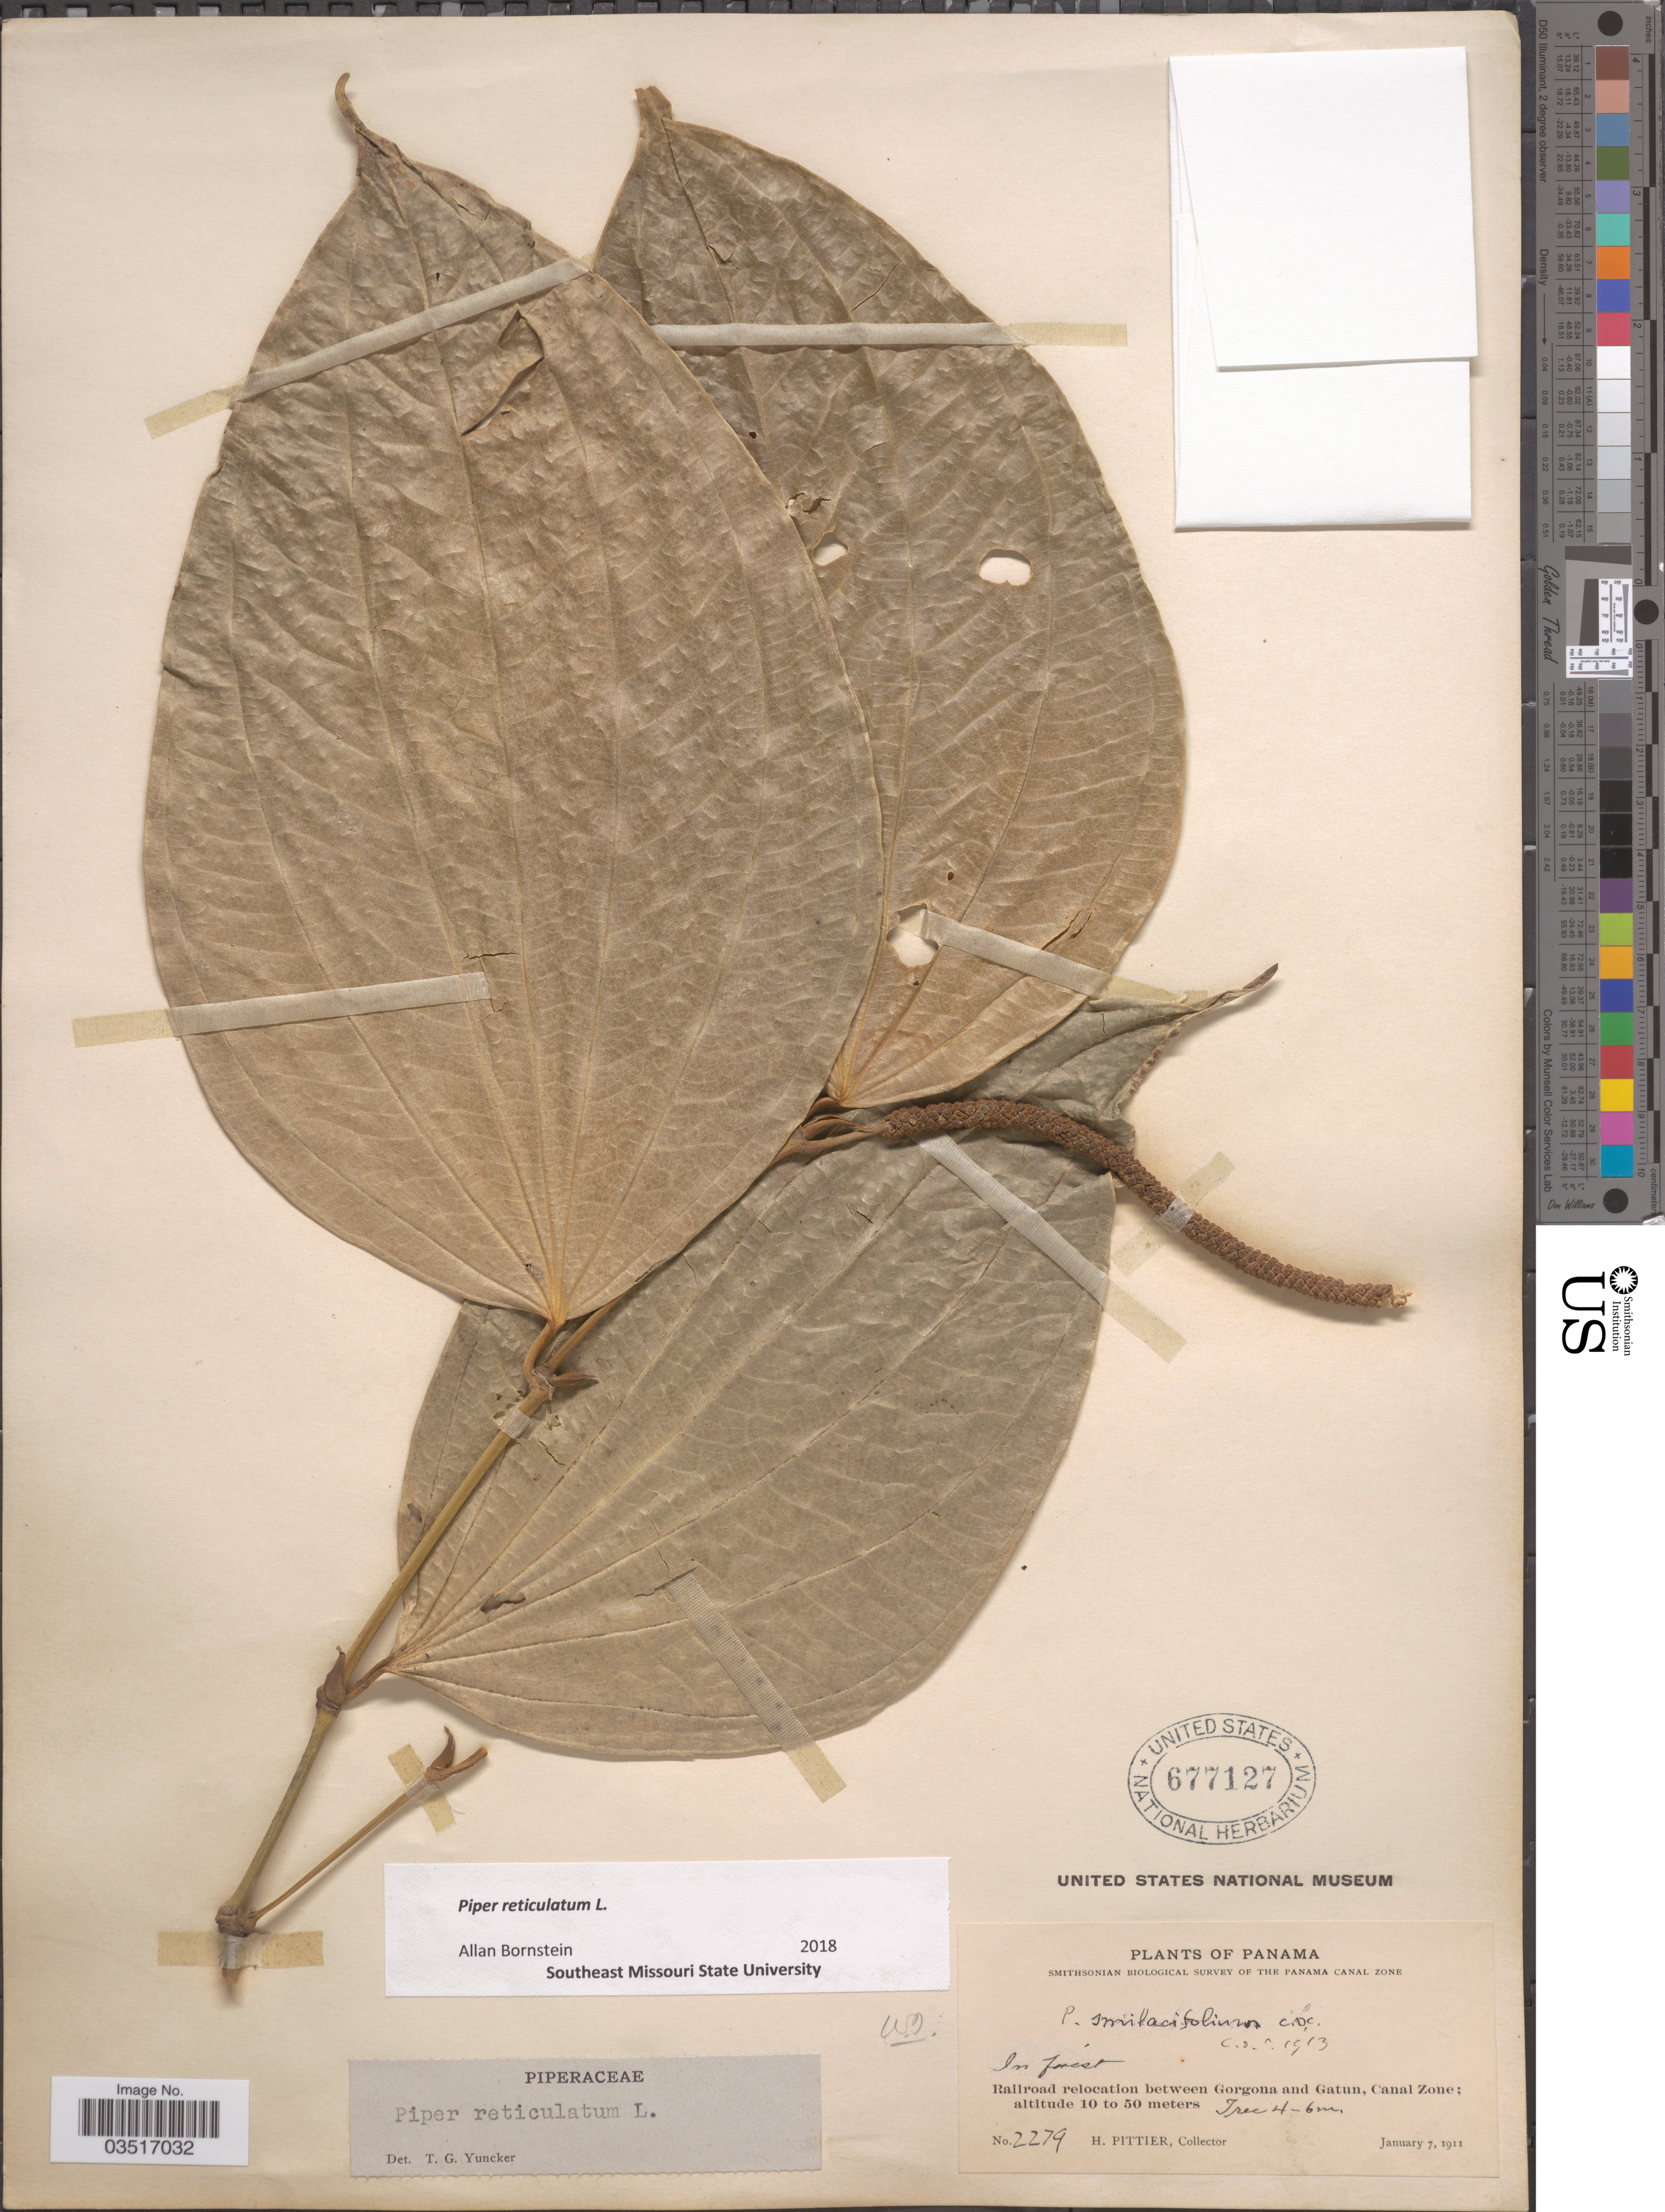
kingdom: Plantae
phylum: Tracheophyta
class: Magnoliopsida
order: Piperales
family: Piperaceae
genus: Piper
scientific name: Piper reticulatum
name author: L.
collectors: H. F. Pittier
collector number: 2279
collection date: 1911-01-07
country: Panama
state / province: Colón / Panamá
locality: Railroad relocation between Gorgona and Gatun, Canal Zone.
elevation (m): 10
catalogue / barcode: US 677127